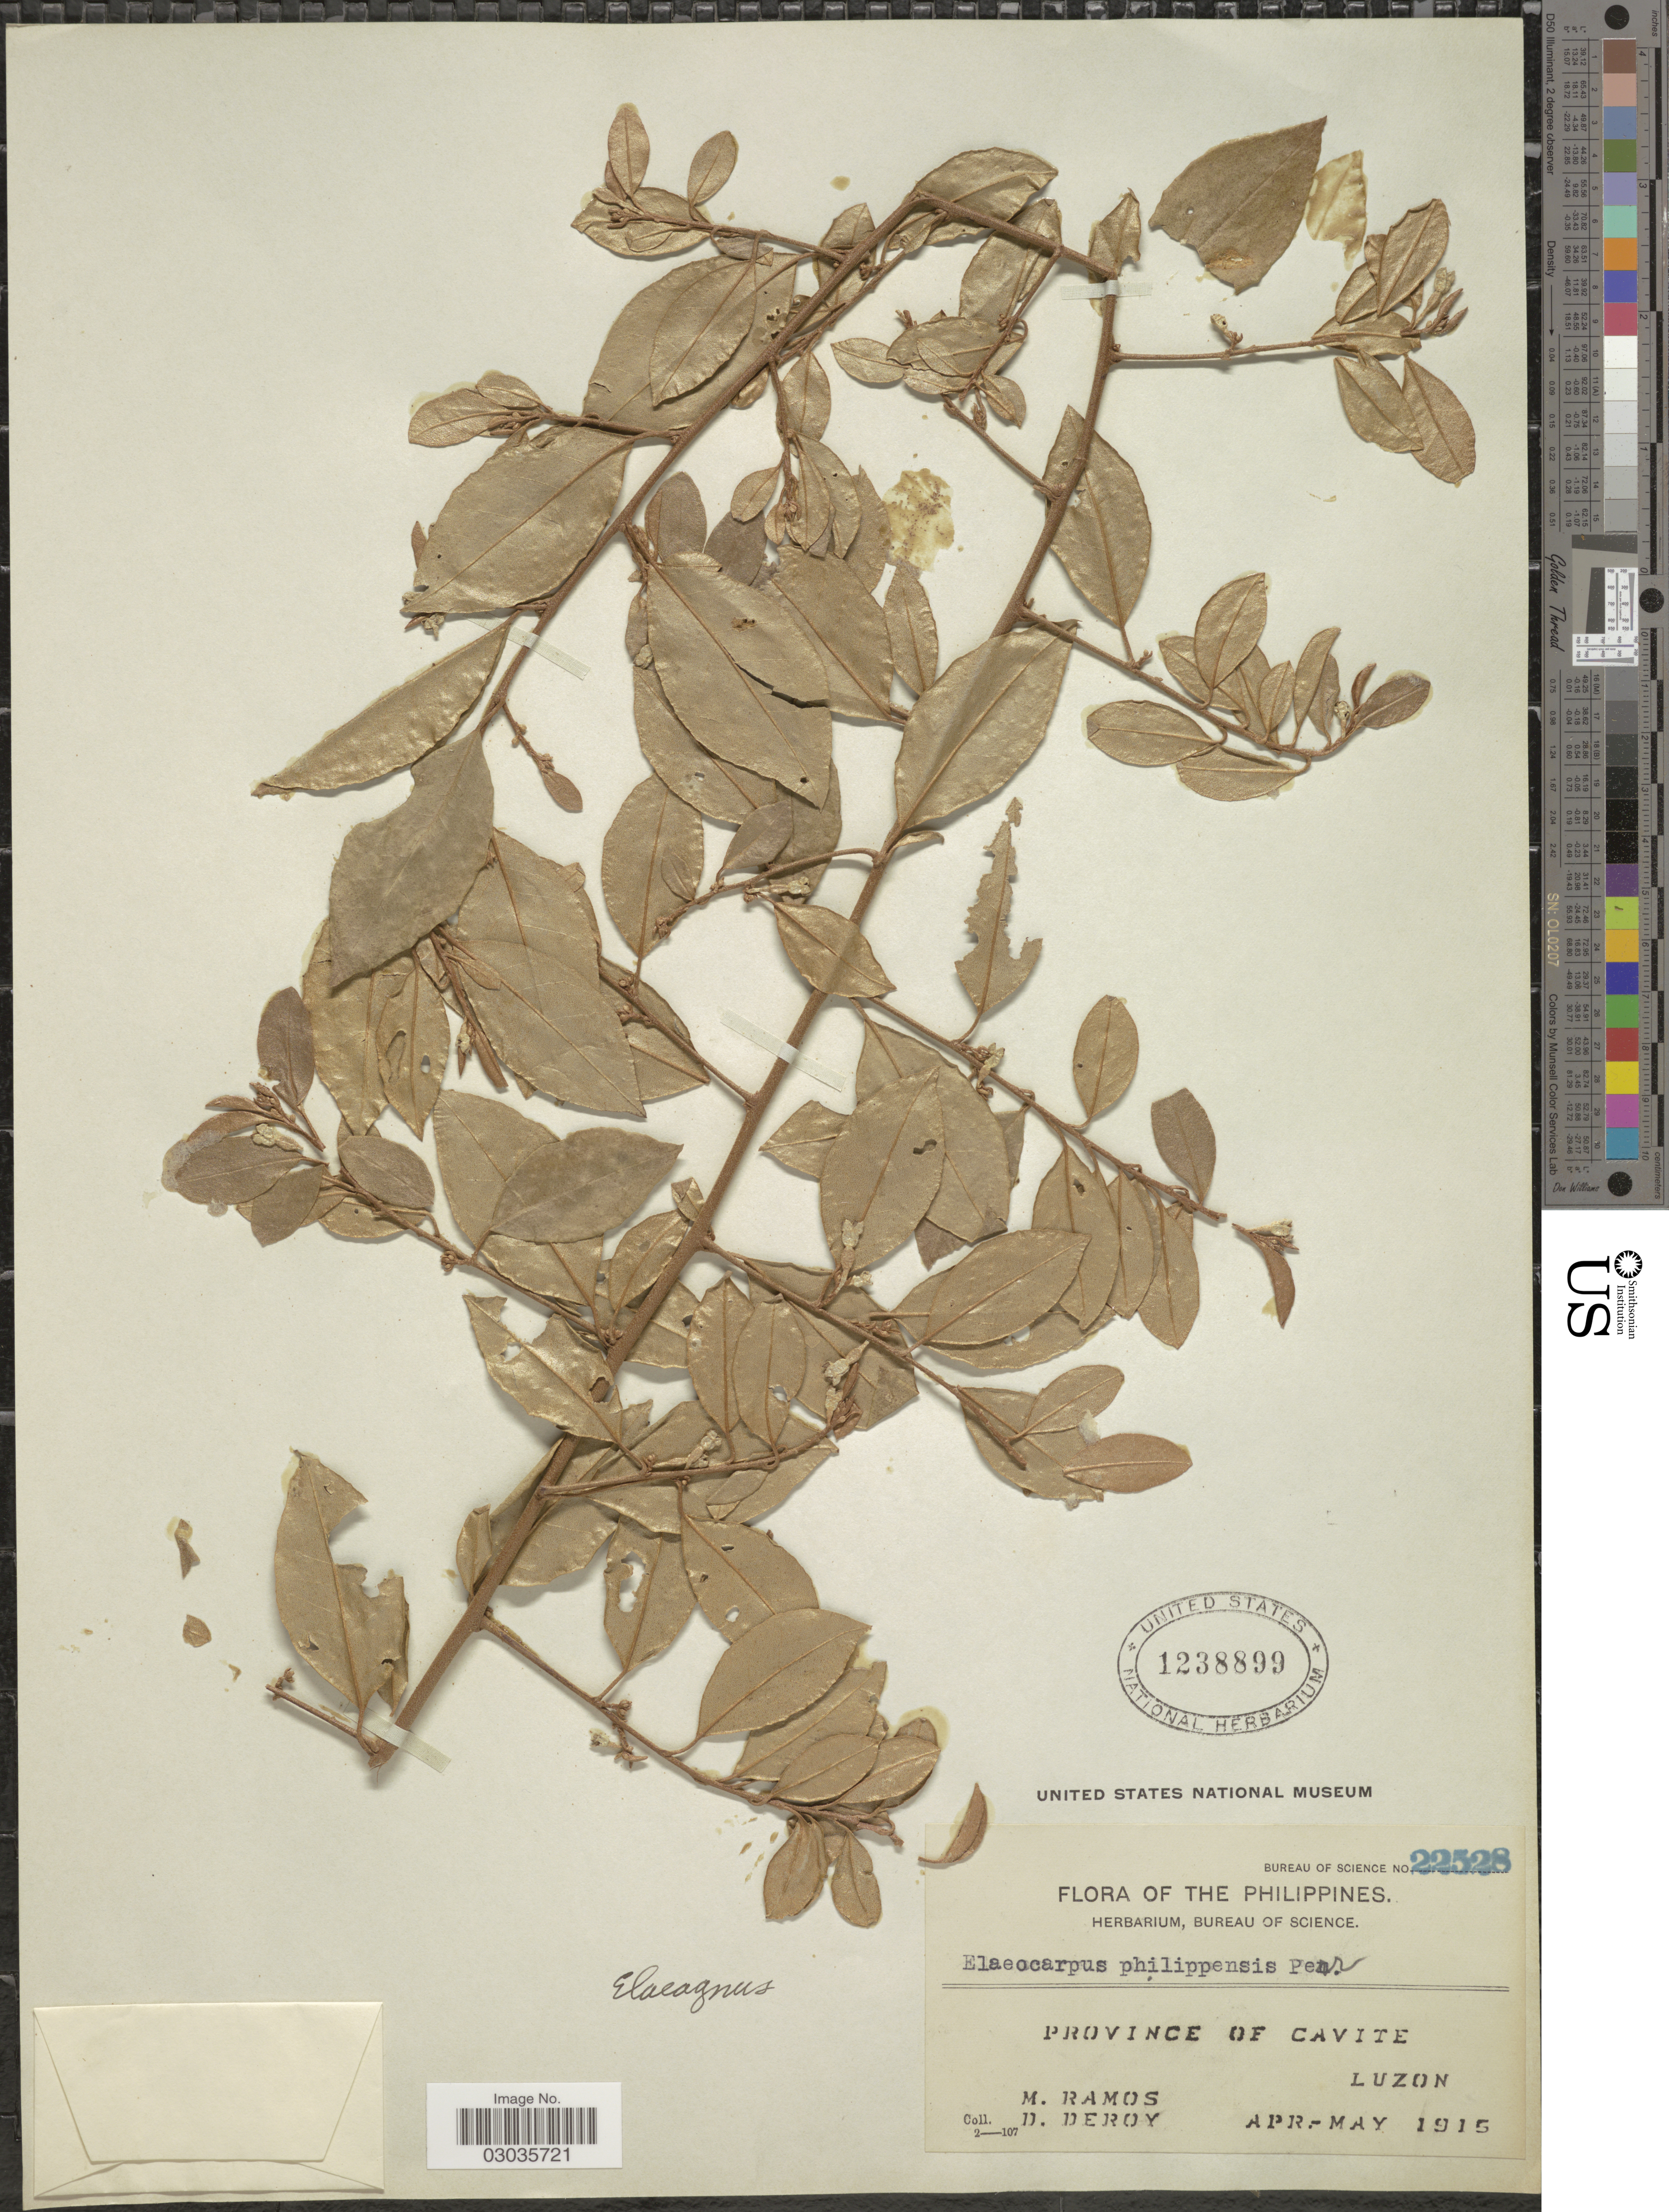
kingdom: Plantae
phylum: Tracheophyta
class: Magnoliopsida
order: Rosales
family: Elaeagnaceae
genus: Elaeagnus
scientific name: Elaeagnus triflora var. triflora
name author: Roxb.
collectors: M. Ramos & D. Deroy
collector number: Bureau of Science 22528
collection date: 1915-04/1915-05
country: Philippines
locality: Province of Cavite. Luzon.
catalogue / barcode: US 1238899